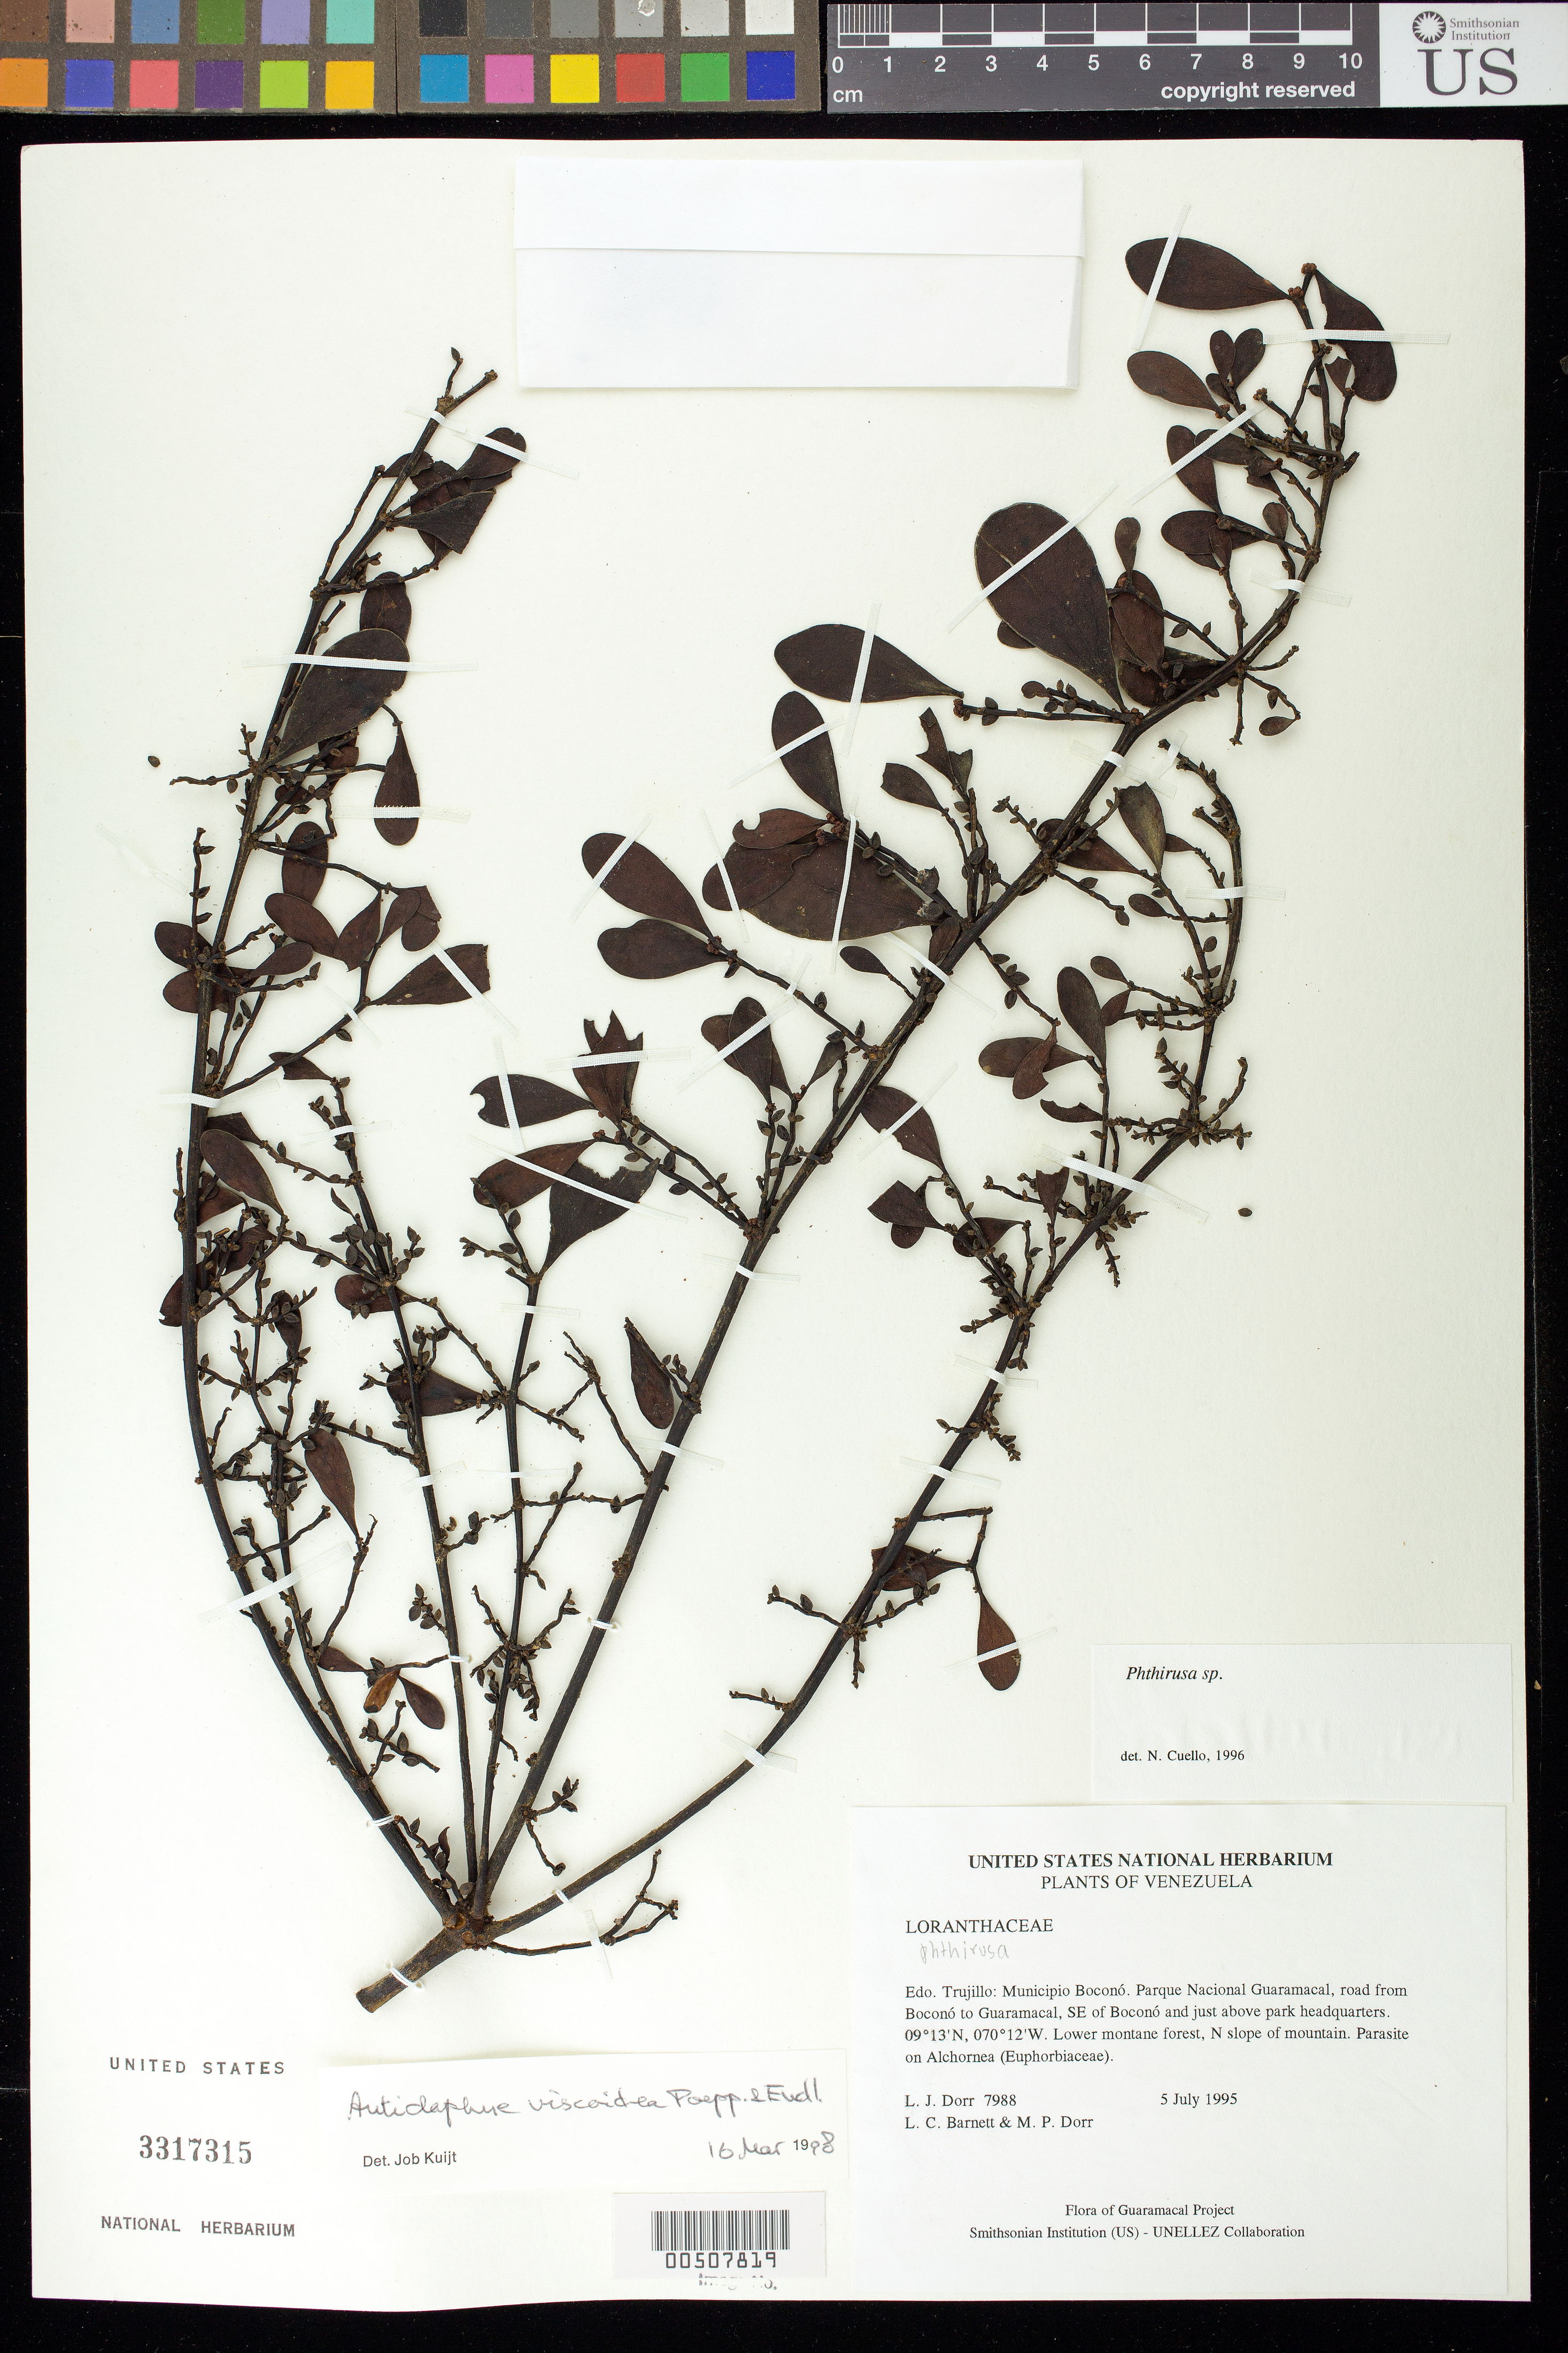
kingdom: Plantae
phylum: Tracheophyta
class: Magnoliopsida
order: Santalales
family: Santalaceae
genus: Antidaphne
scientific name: Antidaphne viscoidea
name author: Poepp. & Endl.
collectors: L. J. Dorr, L. C. Barnett & M. P. Dorr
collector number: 7988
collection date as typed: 05 Jul 1995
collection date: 1995-07-05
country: Venezuela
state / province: Trujillo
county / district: Boconó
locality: Parque Nacional Guaramacal, road from Boconó to Guaramacal, SE of Boconó, just above park headquarters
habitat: Lower montane forest, N slope of mountain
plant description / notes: NY, PORT, US, UVIC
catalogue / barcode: US 3317315